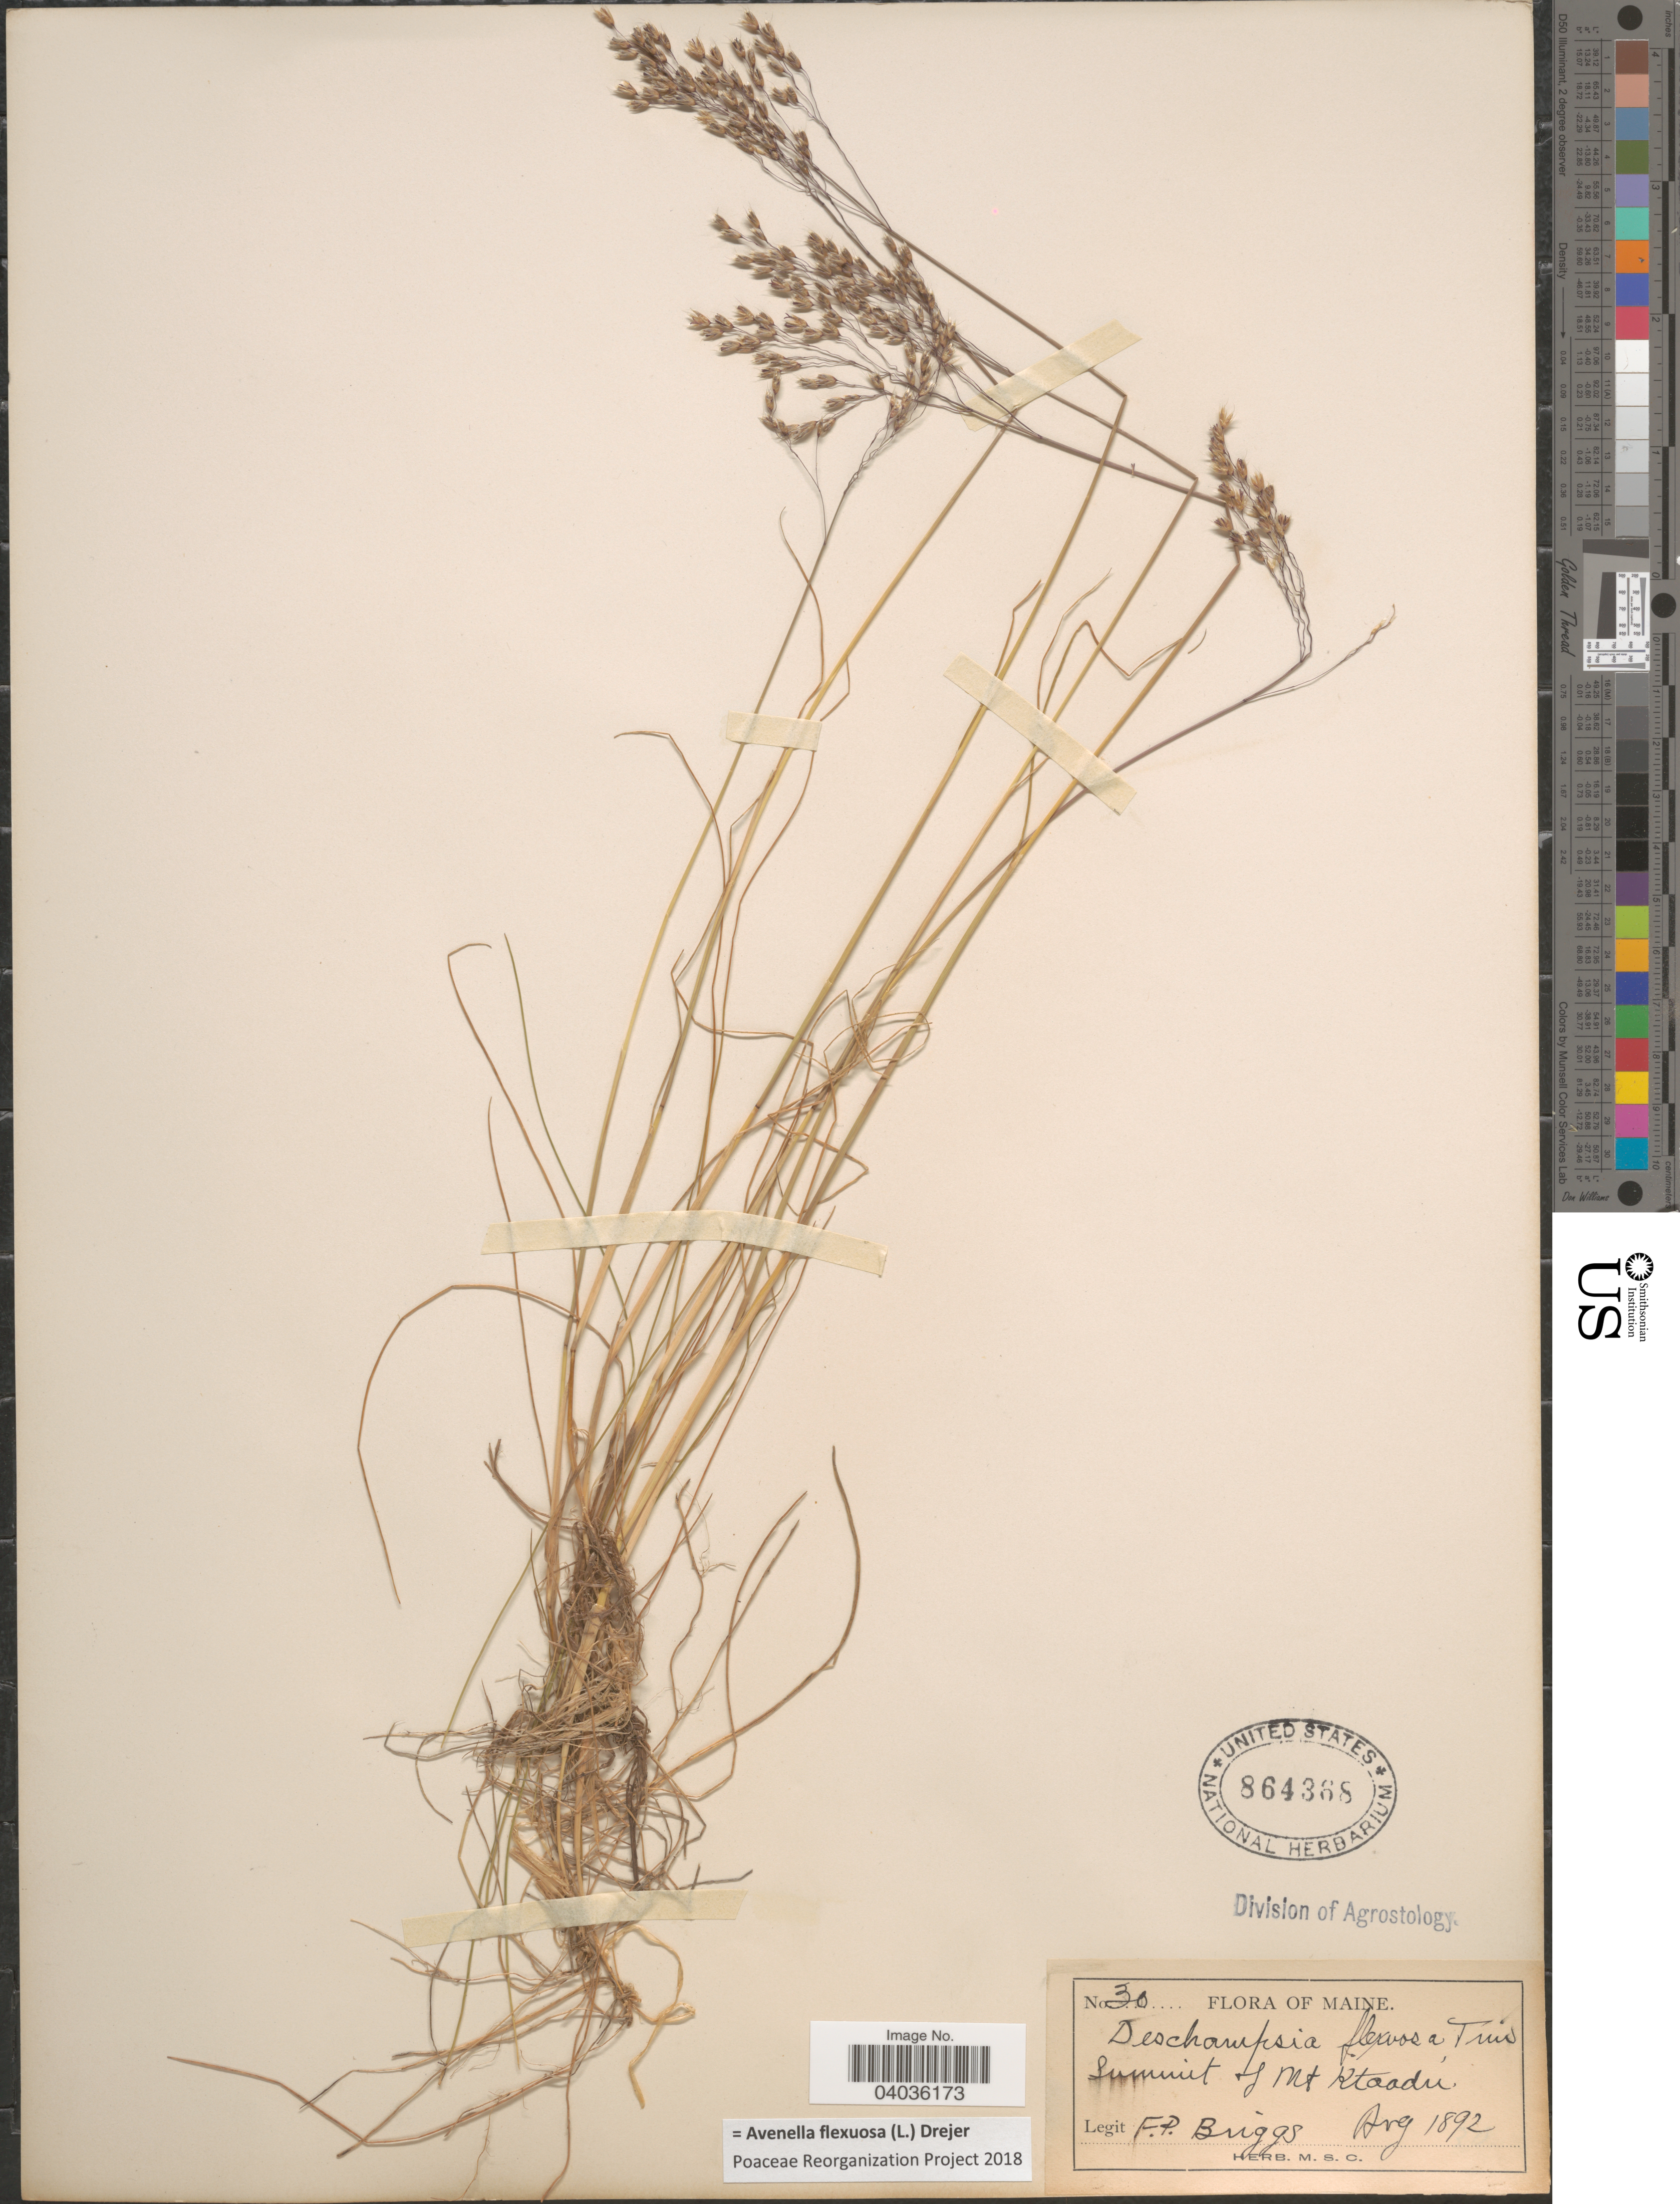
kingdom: Plantae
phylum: Tracheophyta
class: Liliopsida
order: Poales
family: Poaceae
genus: Avenella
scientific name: Avenella flexuosa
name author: (L.) Drejer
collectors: F. Briggs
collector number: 30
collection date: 1892-08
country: United States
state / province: Maine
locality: Summit of Mt. Ktaadu.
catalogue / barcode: US 864368